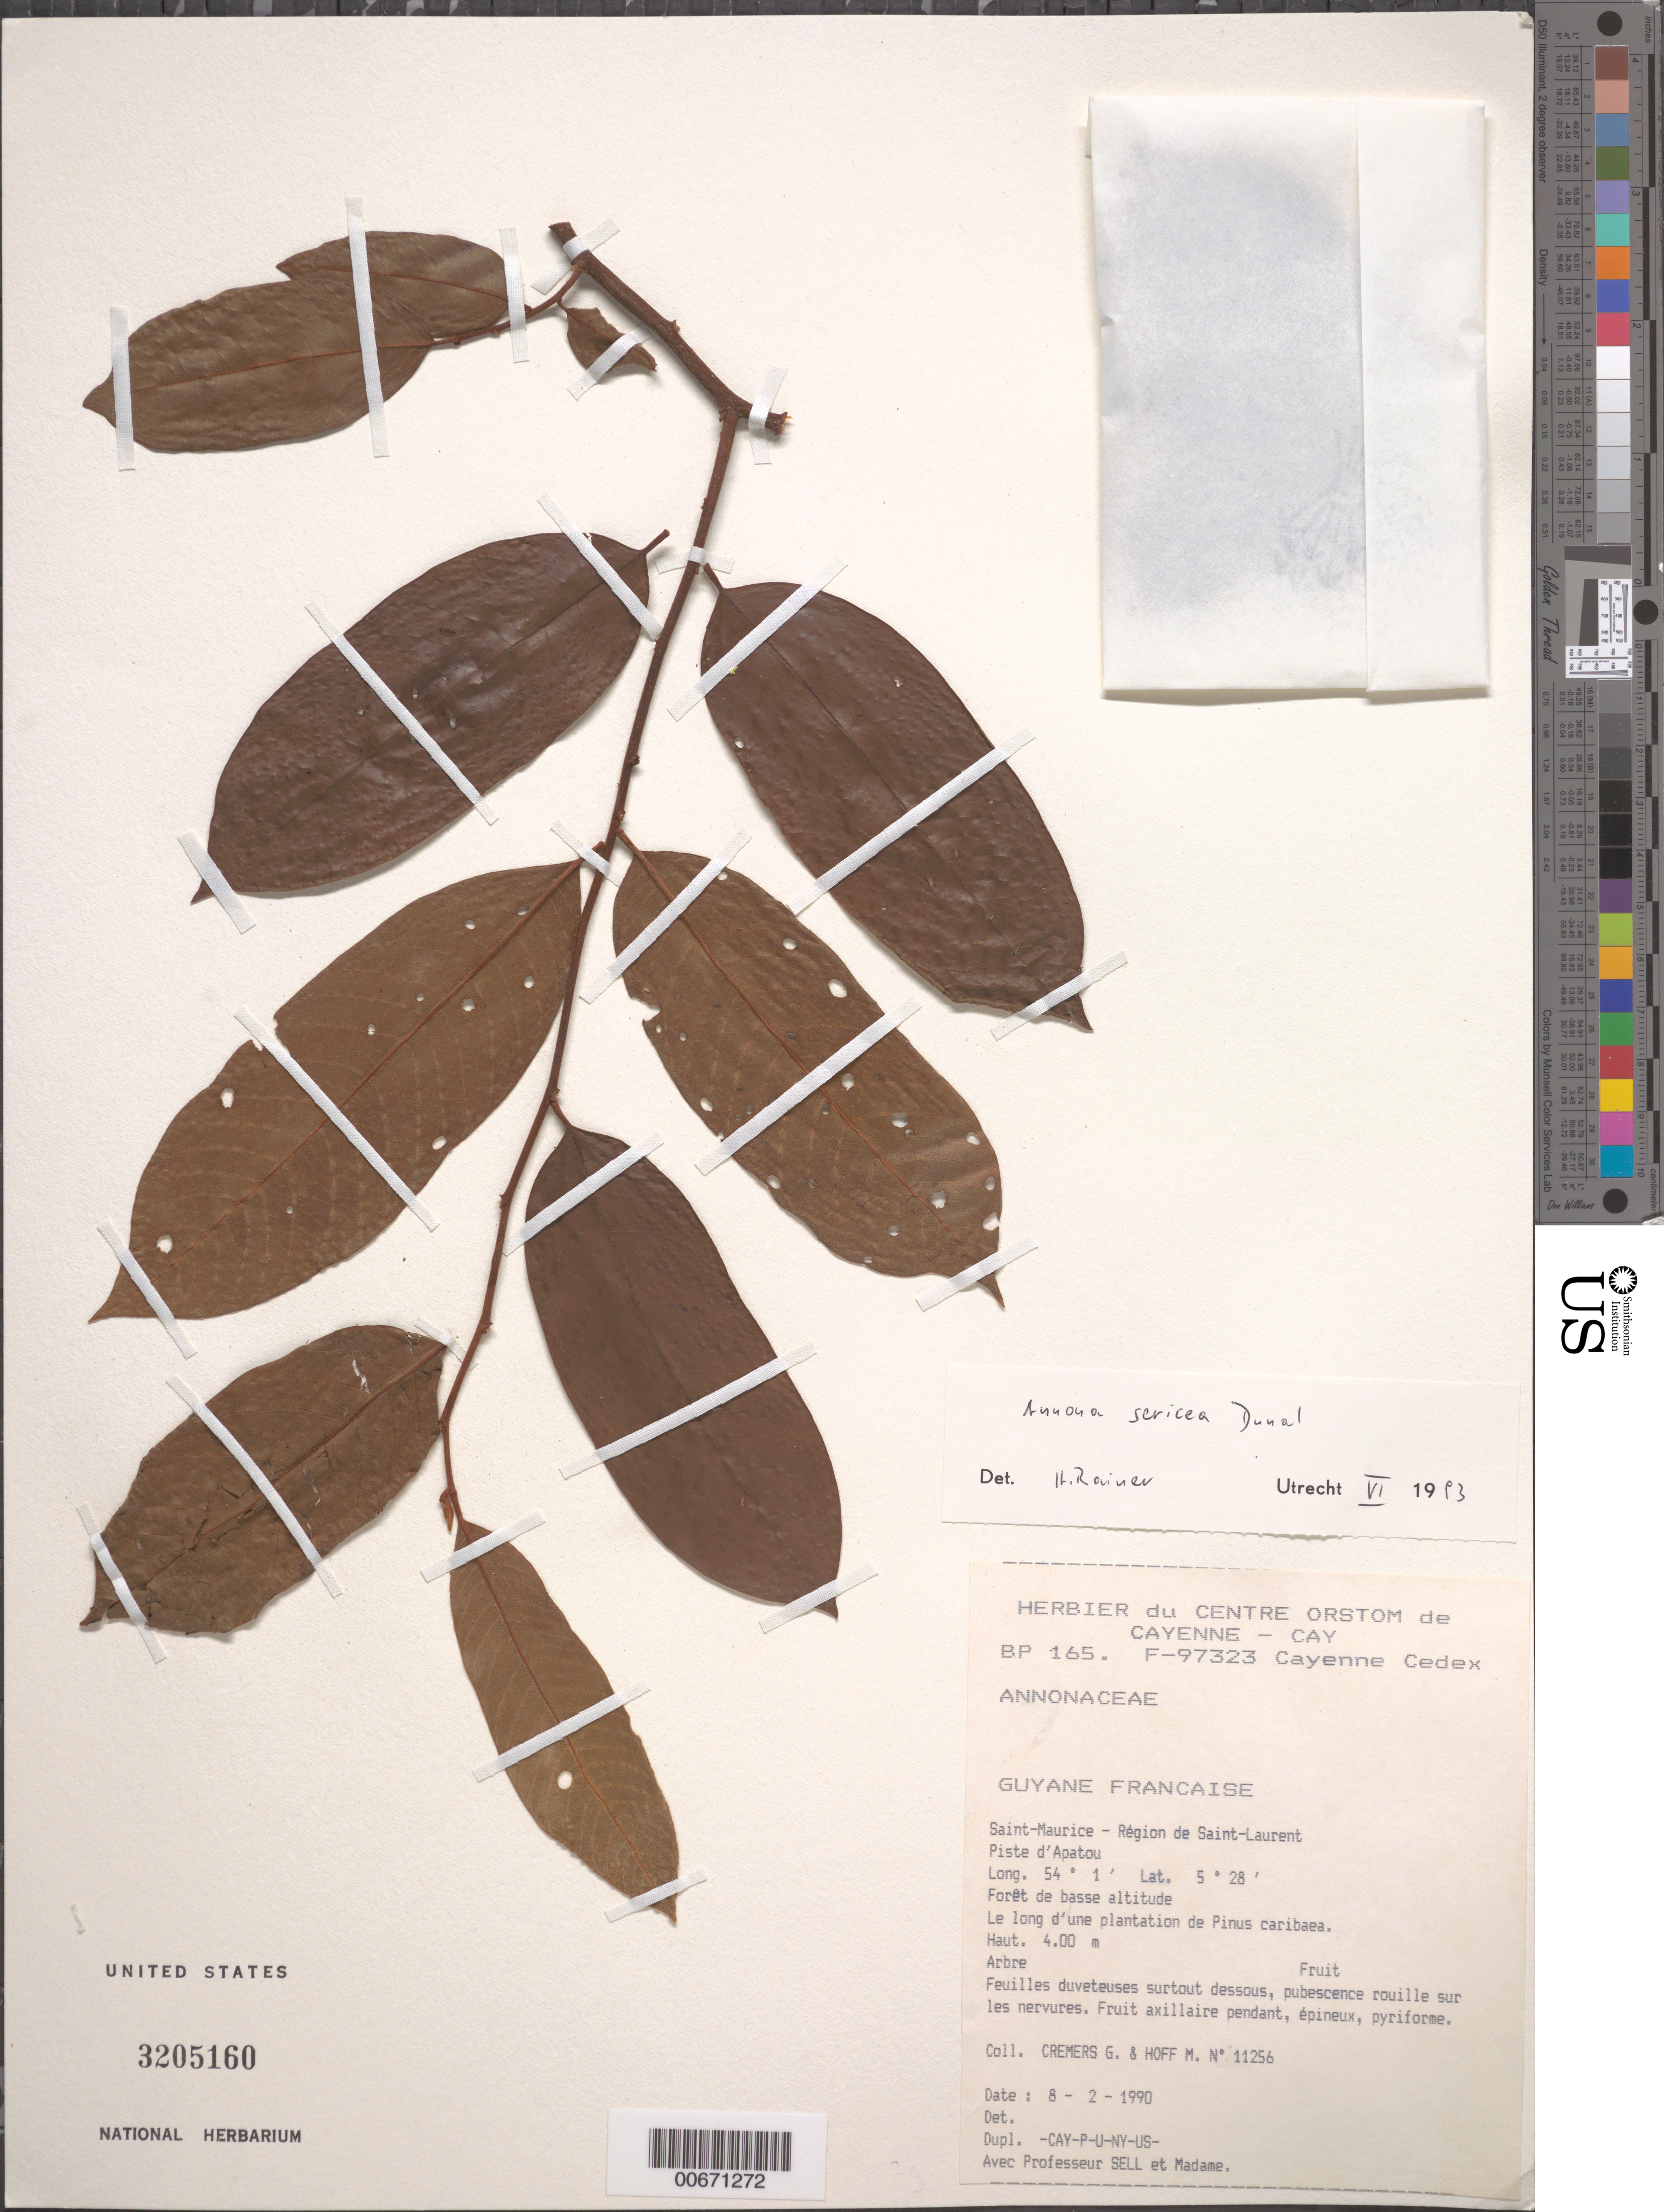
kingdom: Plantae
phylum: Tracheophyta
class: Magnoliopsida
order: Magnoliales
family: Annonaceae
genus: Annona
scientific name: Annona sericea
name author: Dunal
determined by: Reiner, H.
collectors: G. Cremers & M. Hoff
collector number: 11256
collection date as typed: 8-Feb-90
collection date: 1990-02-08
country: French Guiana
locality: Saint-Maurice, région de Saint-Laurent, Piste d'Apatou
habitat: Low altitude forest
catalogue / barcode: US 3205160